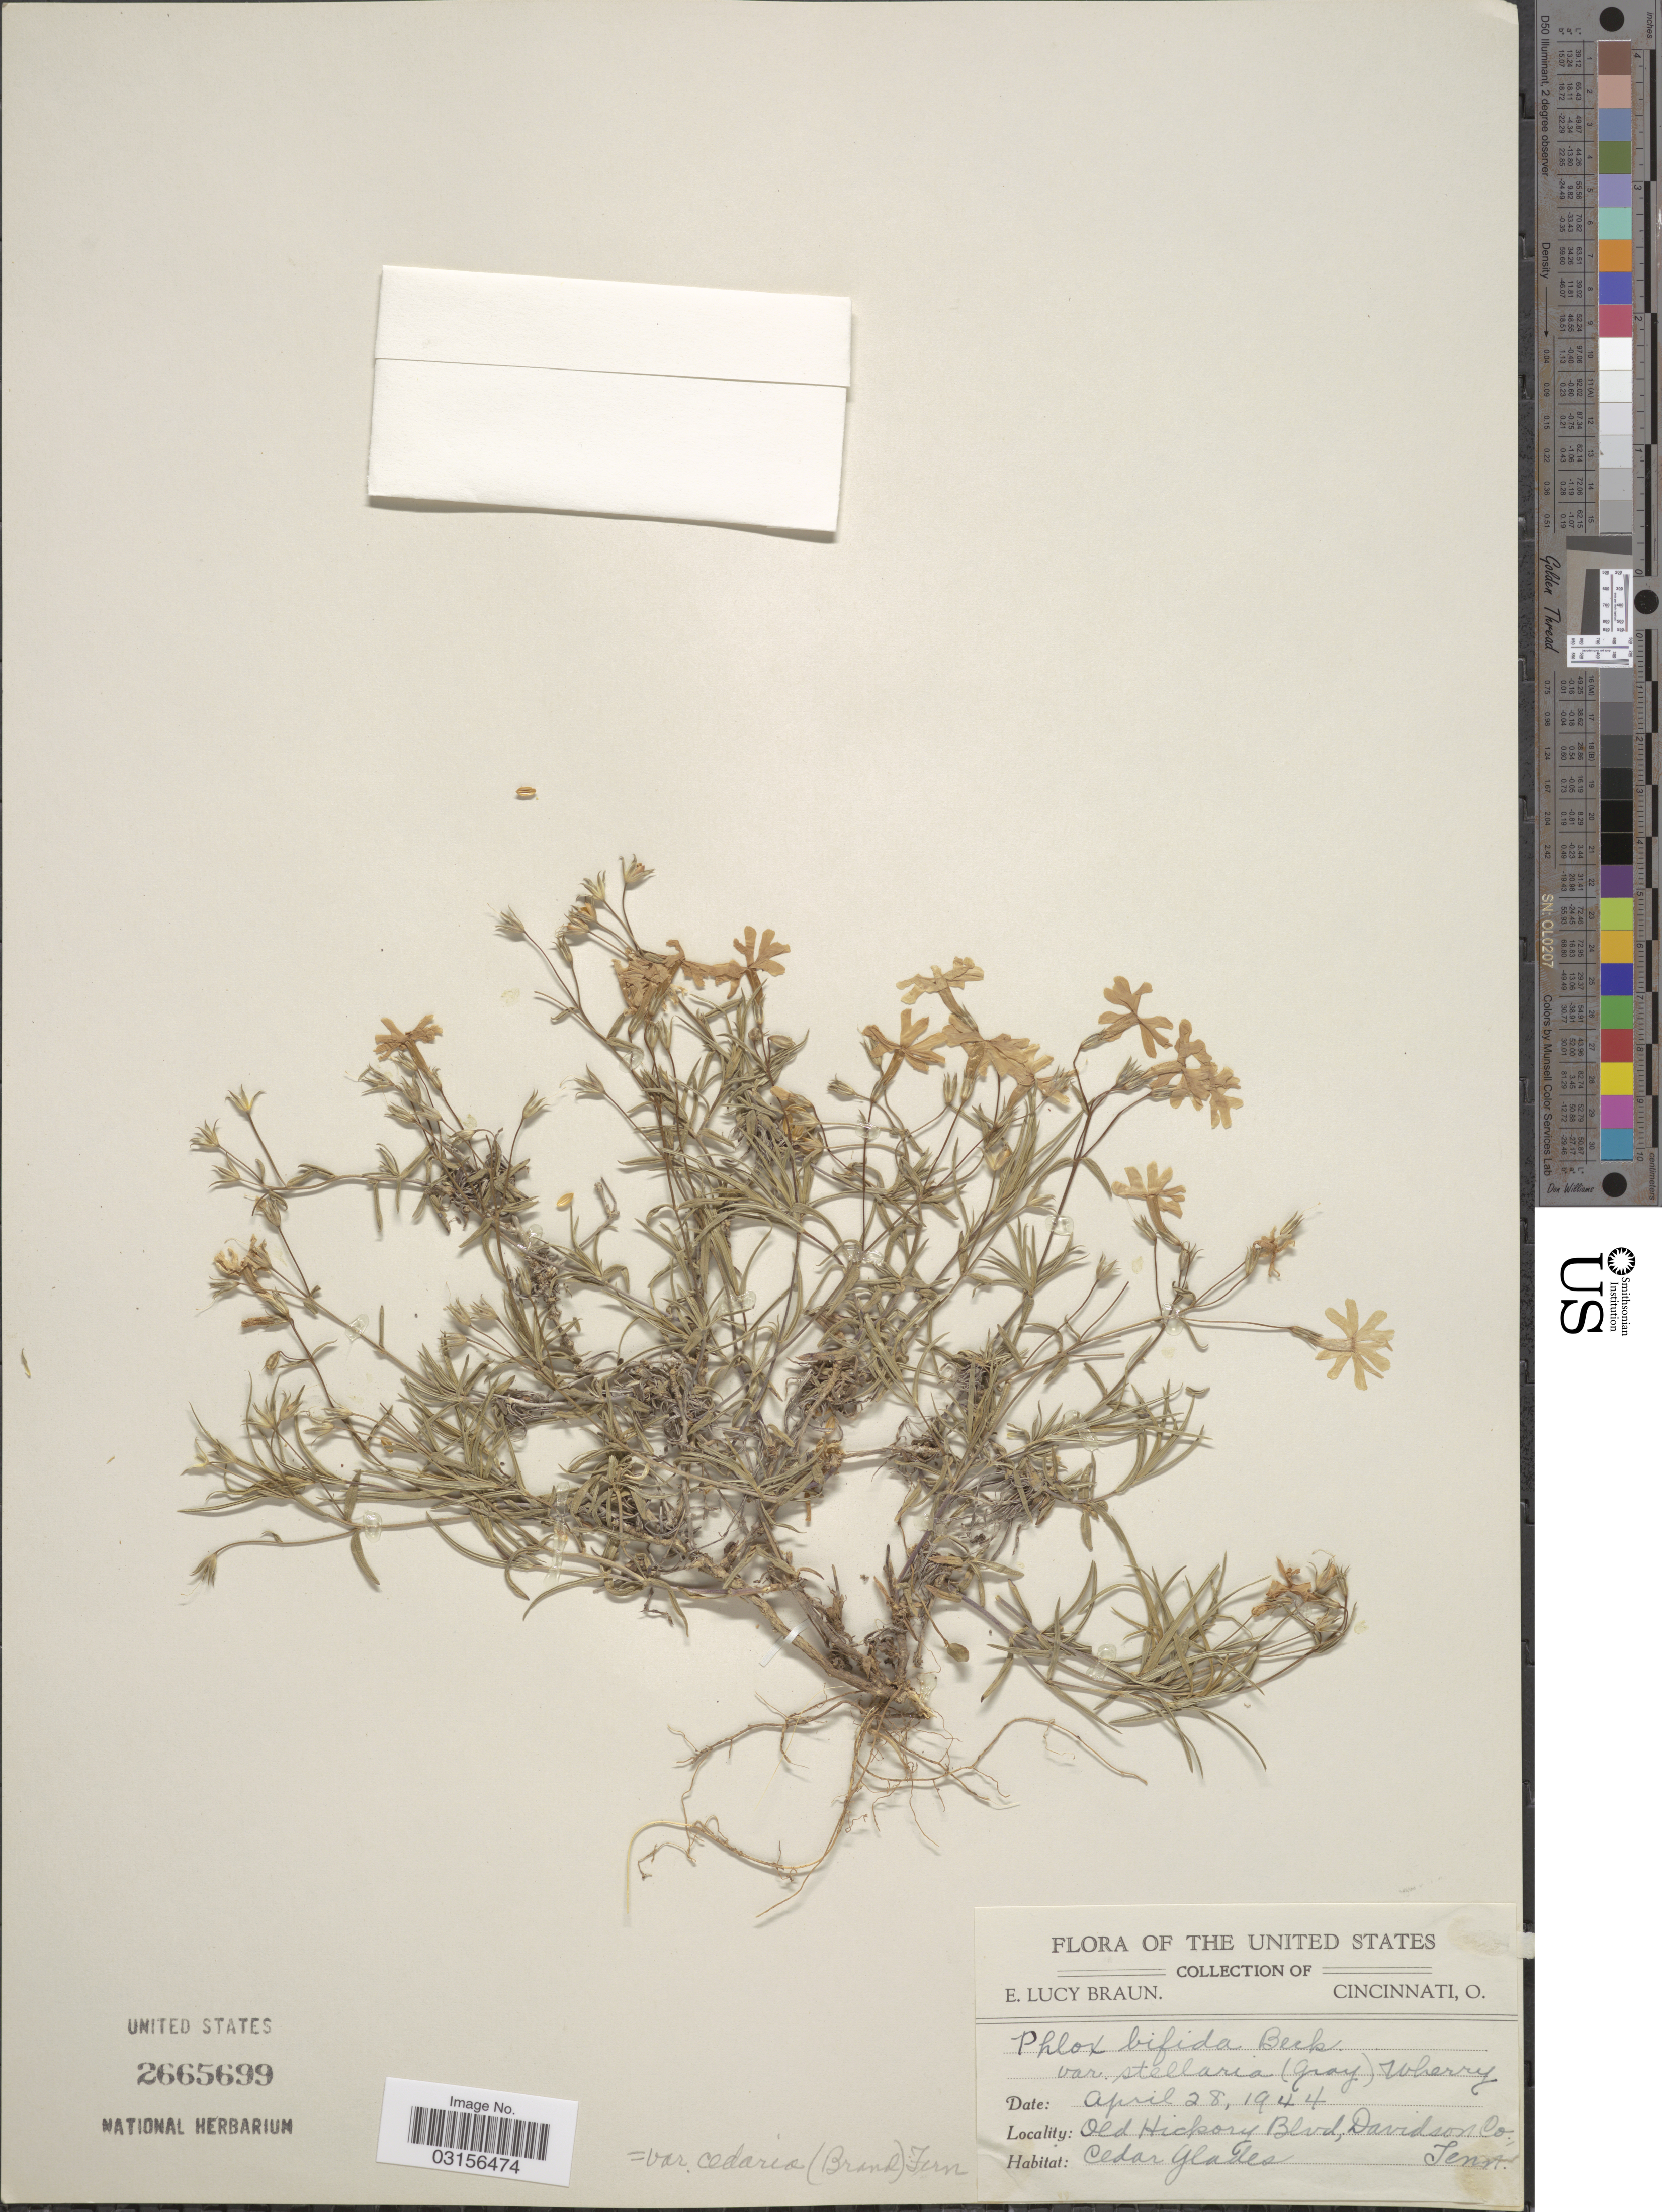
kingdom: Plantae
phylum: Tracheophyta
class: Magnoliopsida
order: Ericales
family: Polemoniaceae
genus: Phlox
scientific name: Phlox bifida subsp. stellaria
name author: (A. Gray) Wherry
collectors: E. L. Braun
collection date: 1944-04-28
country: United States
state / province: Tennessee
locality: Old Hickory Blvd, Davidson Co. Cedar Glades.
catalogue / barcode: US 2665699